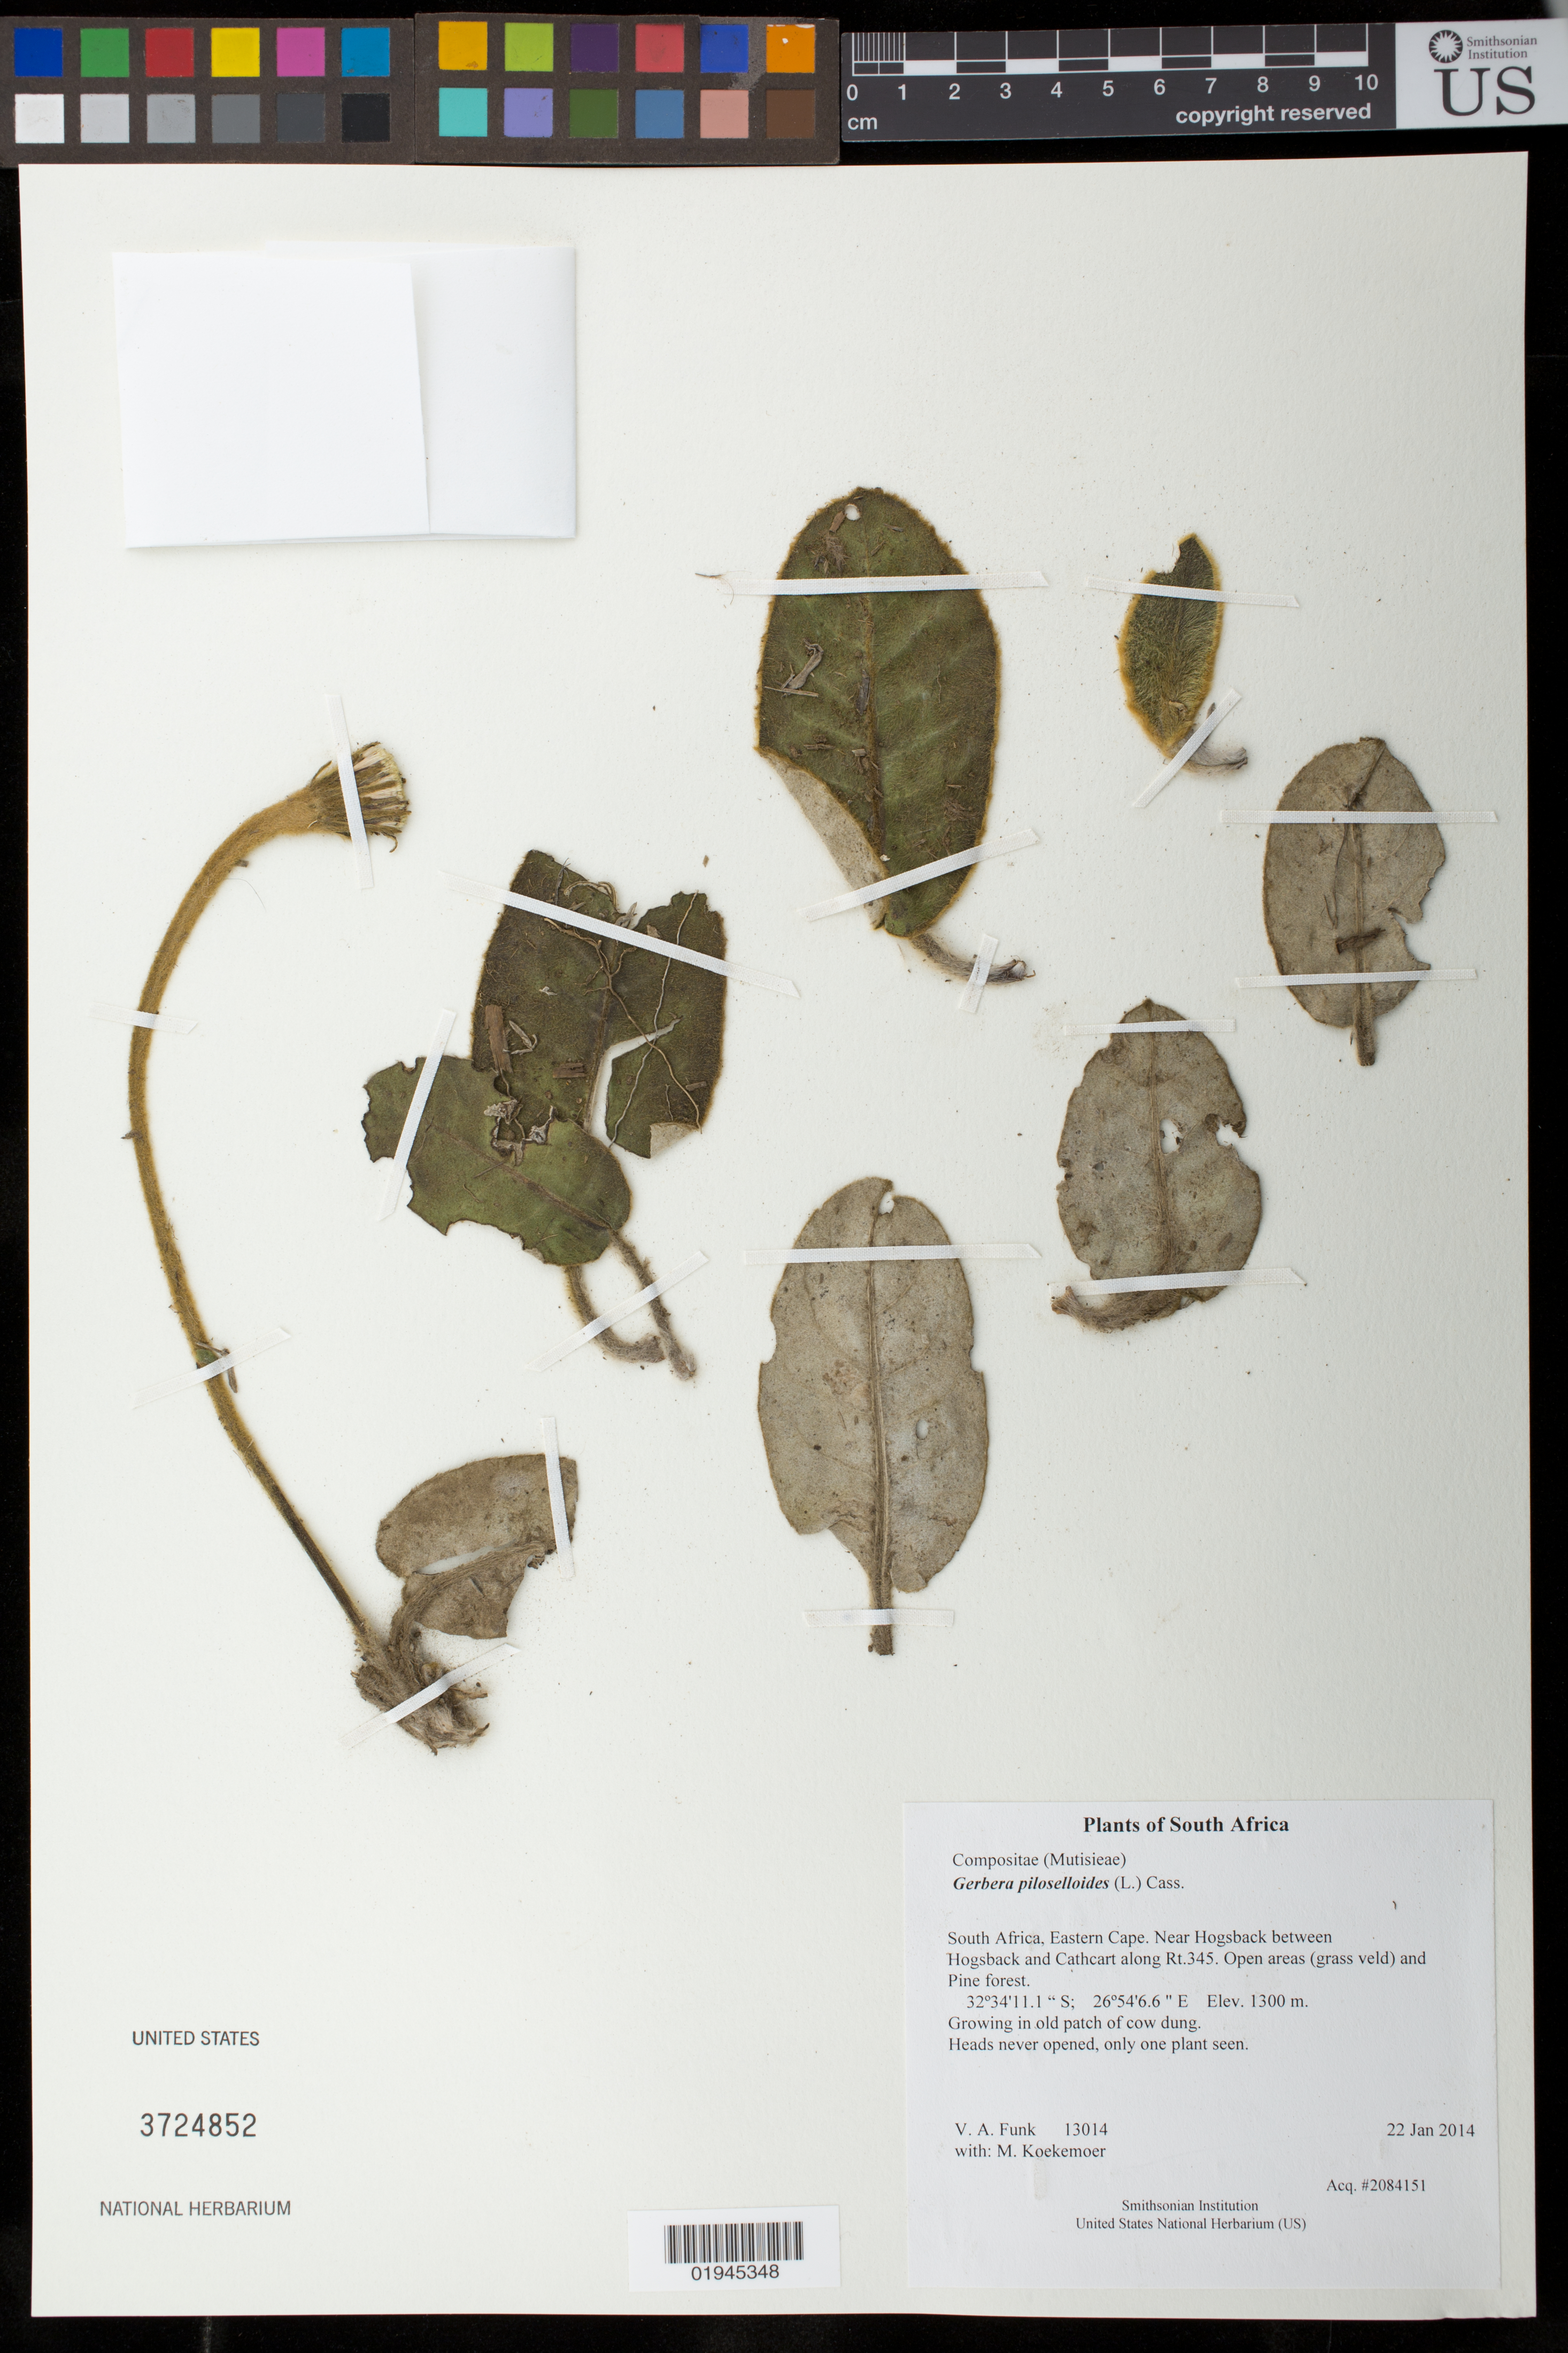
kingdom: Plantae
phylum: Tracheophyta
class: Magnoliopsida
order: Asterales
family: Asteraceae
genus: Gerbera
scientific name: Gerbera piloselloides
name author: (L.) Cass.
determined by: Koekemoer, M.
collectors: M. Koekemoer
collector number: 13014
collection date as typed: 22 Jan 2014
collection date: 2014-01-22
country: South Africa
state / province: Eastern Cape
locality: Near Hogsback between Hogsback and Cathcart along Rt.345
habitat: Growing in old patch of cow dung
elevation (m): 1300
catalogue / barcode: US 3724852